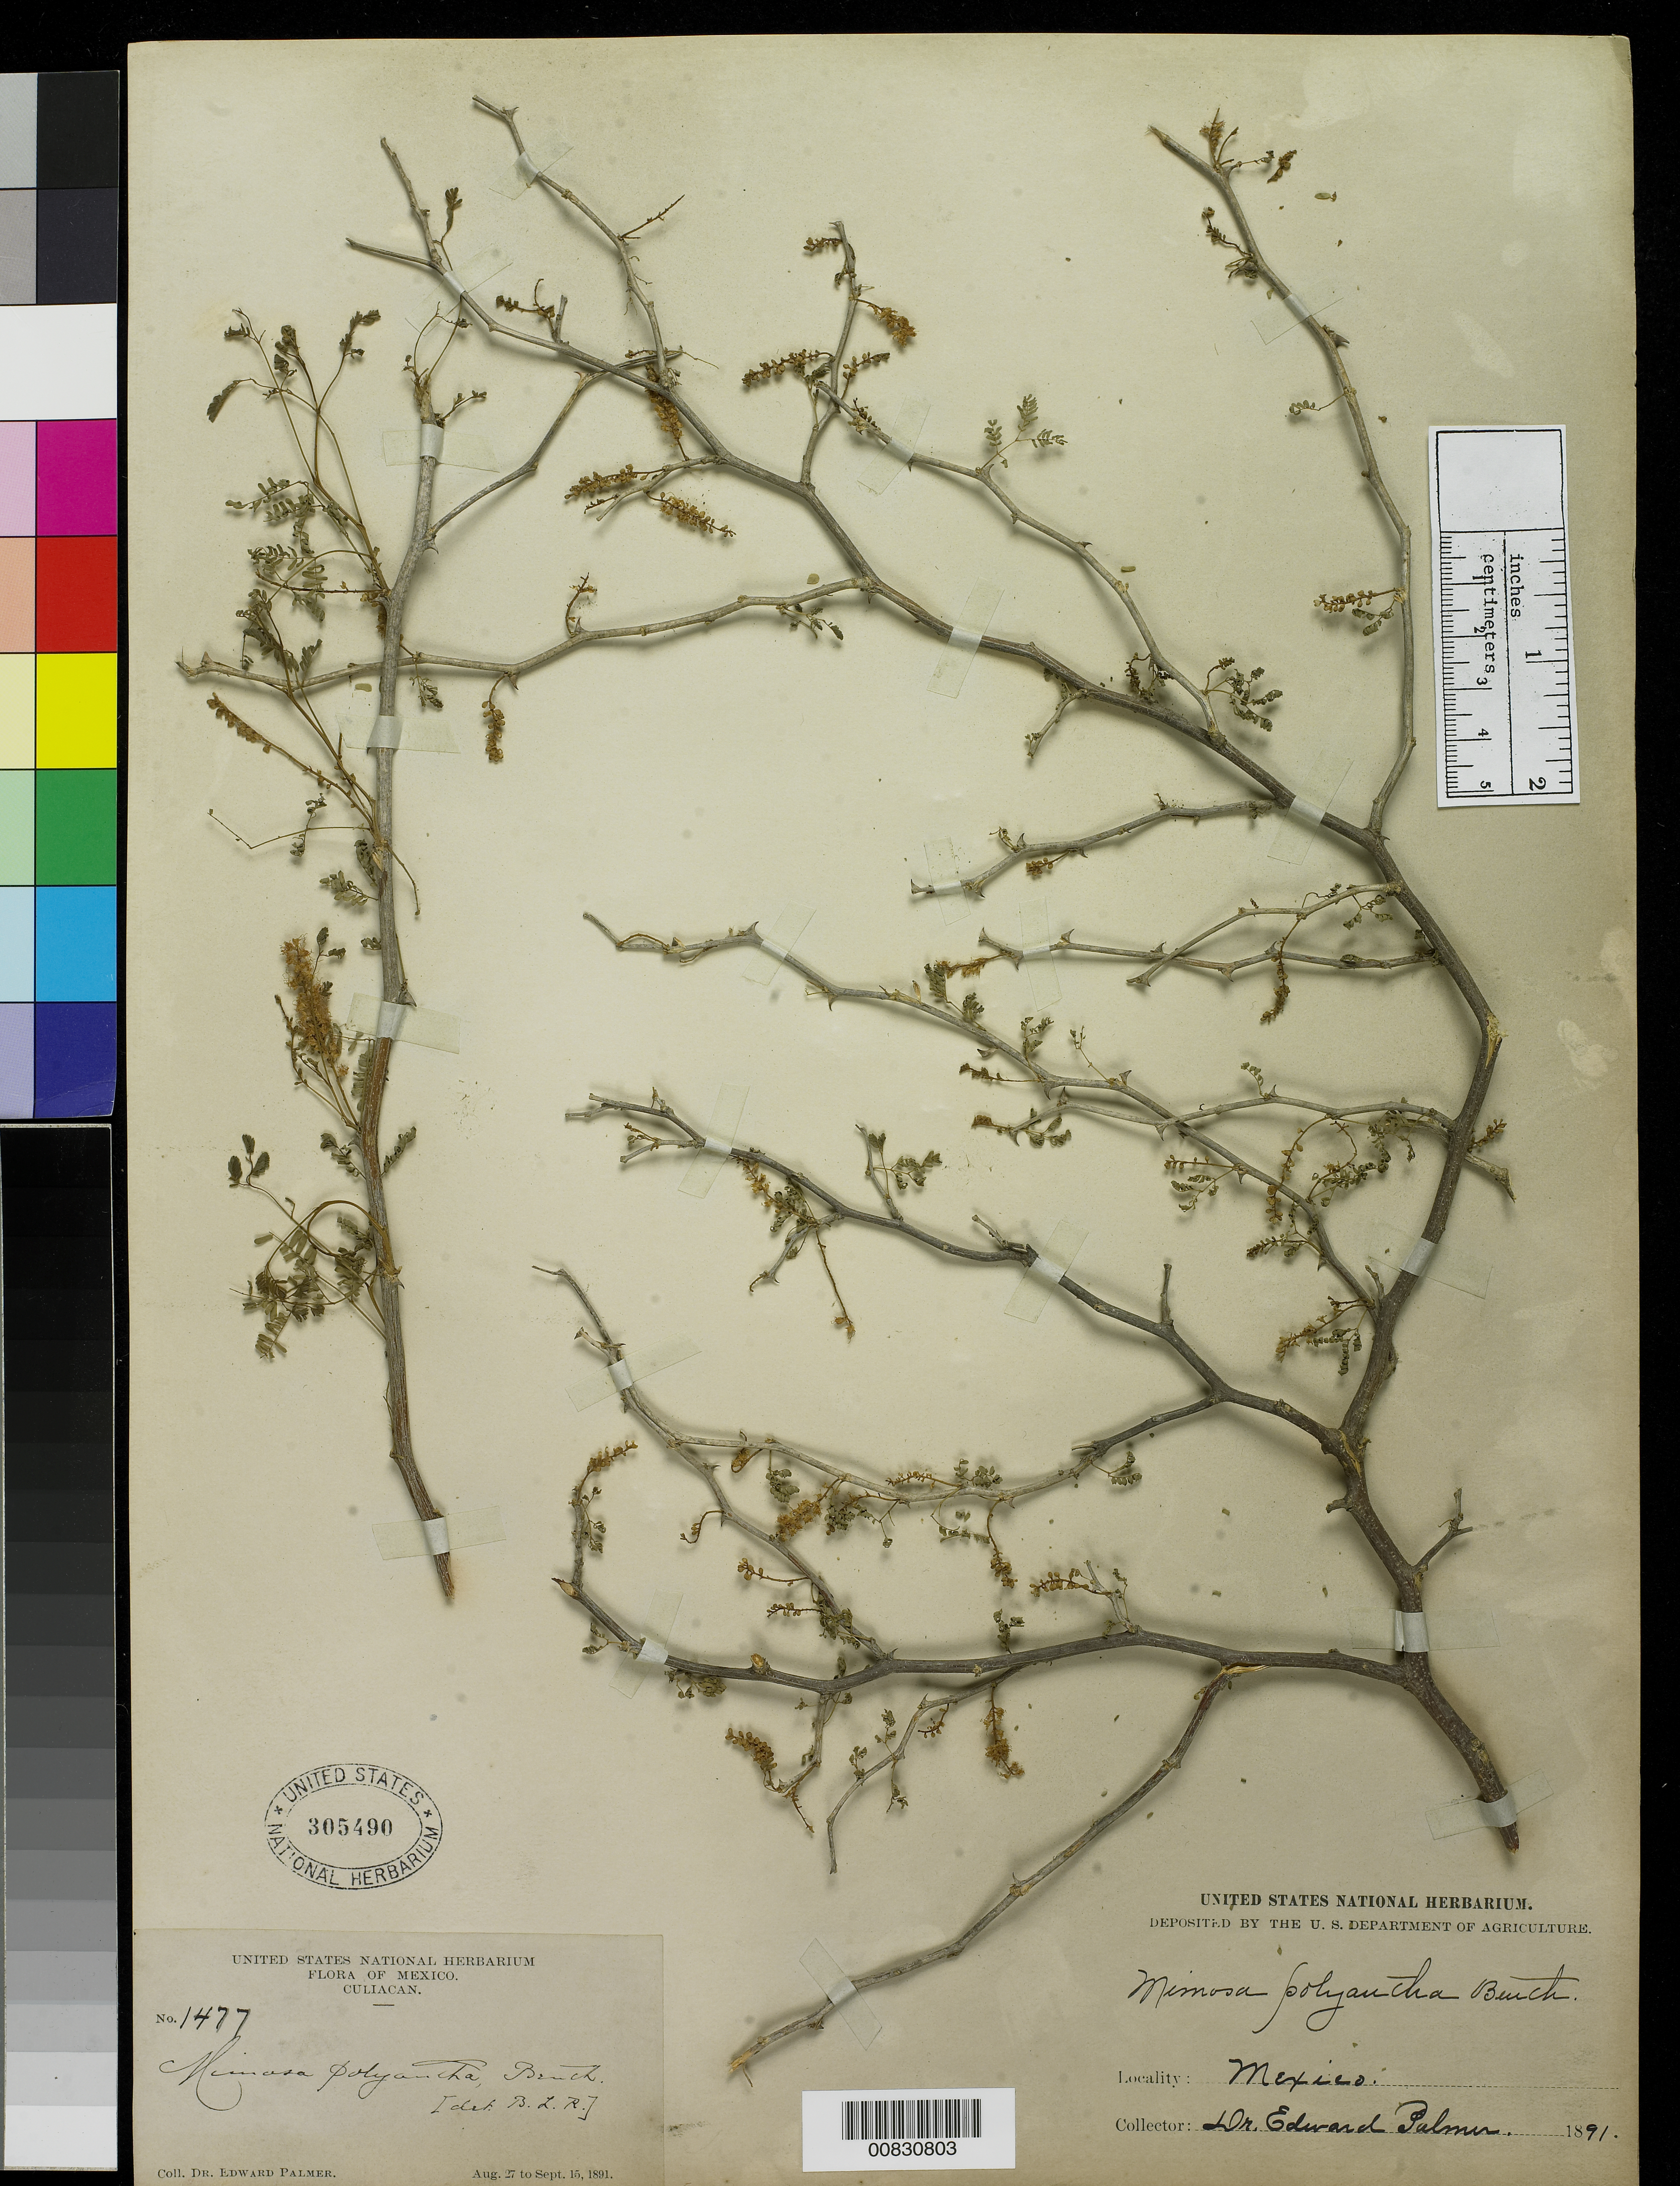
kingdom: Plantae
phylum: Tracheophyta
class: Magnoliopsida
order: Fabales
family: Fabaceae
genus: Mimosa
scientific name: Mimosa polyantha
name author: Benth.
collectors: E. Palmer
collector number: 1477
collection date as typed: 27 Aug 1891 to 15 Sep 1891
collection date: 1891-08-27/1891-09-15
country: Mexico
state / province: Sinaloa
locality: Culiacan, Sinaloa.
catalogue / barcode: US 305490